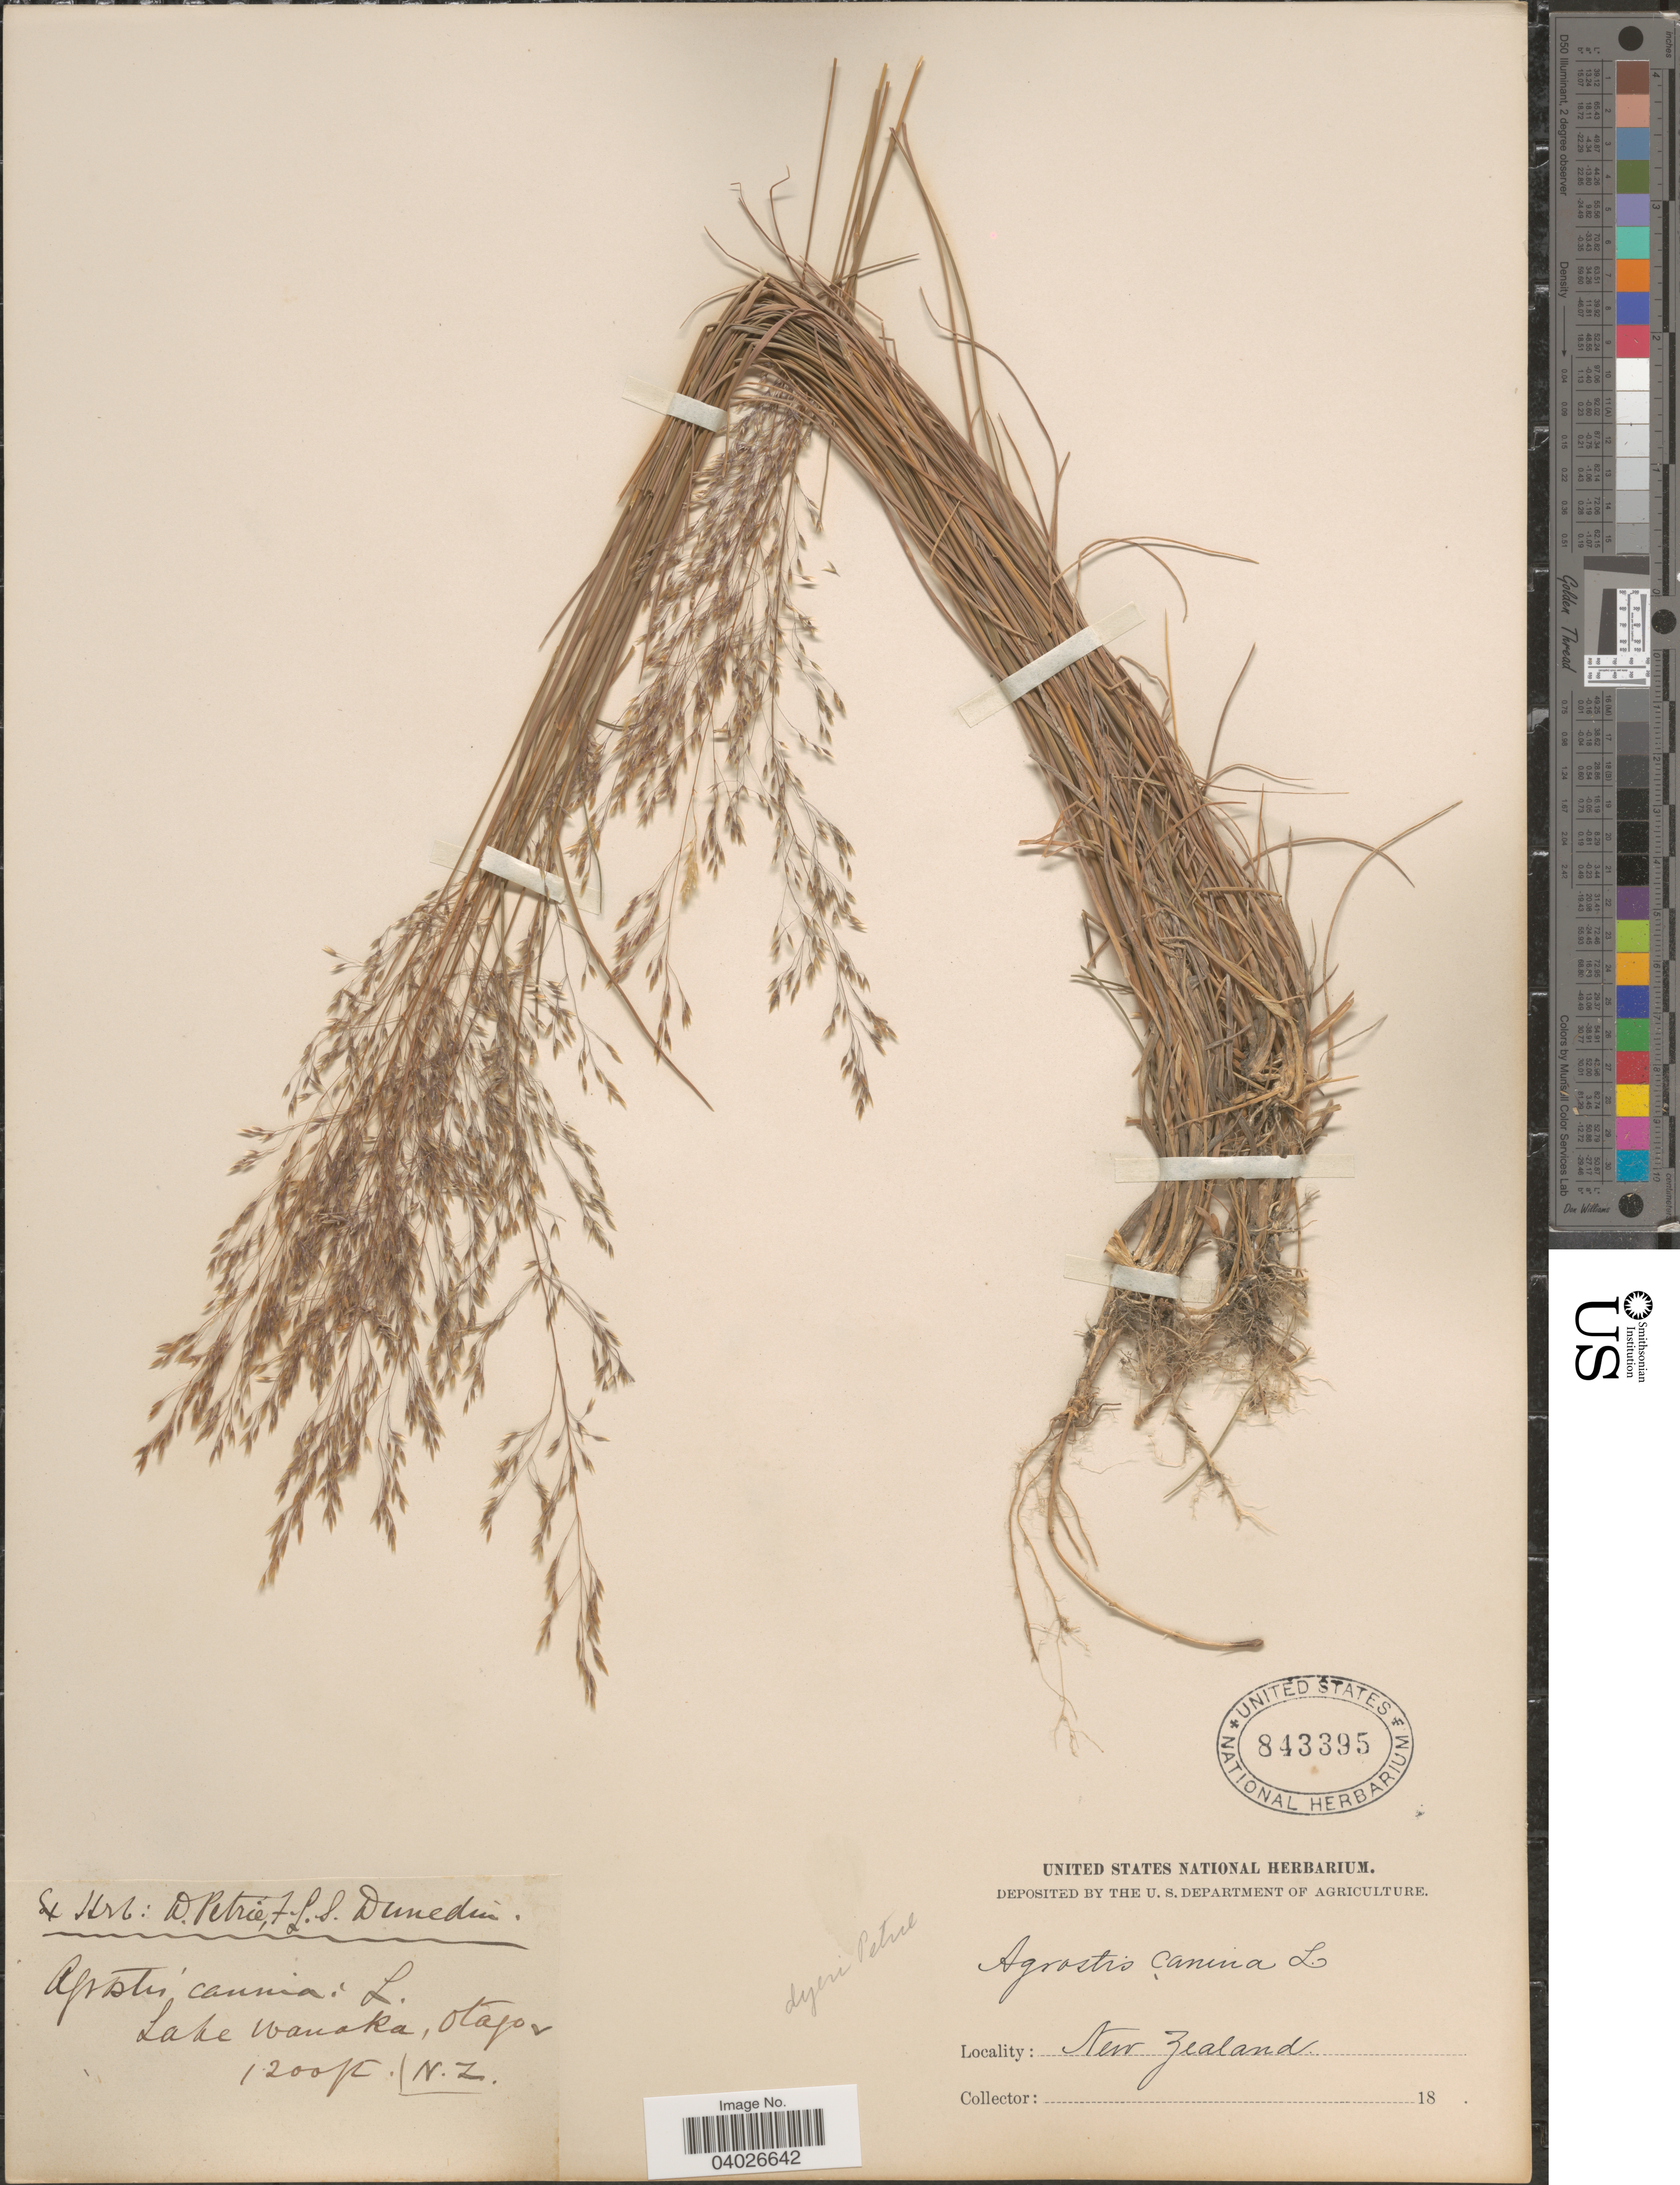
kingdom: Plantae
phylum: Tracheophyta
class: Liliopsida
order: Poales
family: Poaceae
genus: Agrostis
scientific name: Agrostis dyeri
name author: Petrie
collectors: Ex Herb D. Petrie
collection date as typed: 18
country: New Zealand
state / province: Otago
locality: Lake Wanaka.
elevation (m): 366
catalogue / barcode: US 843395